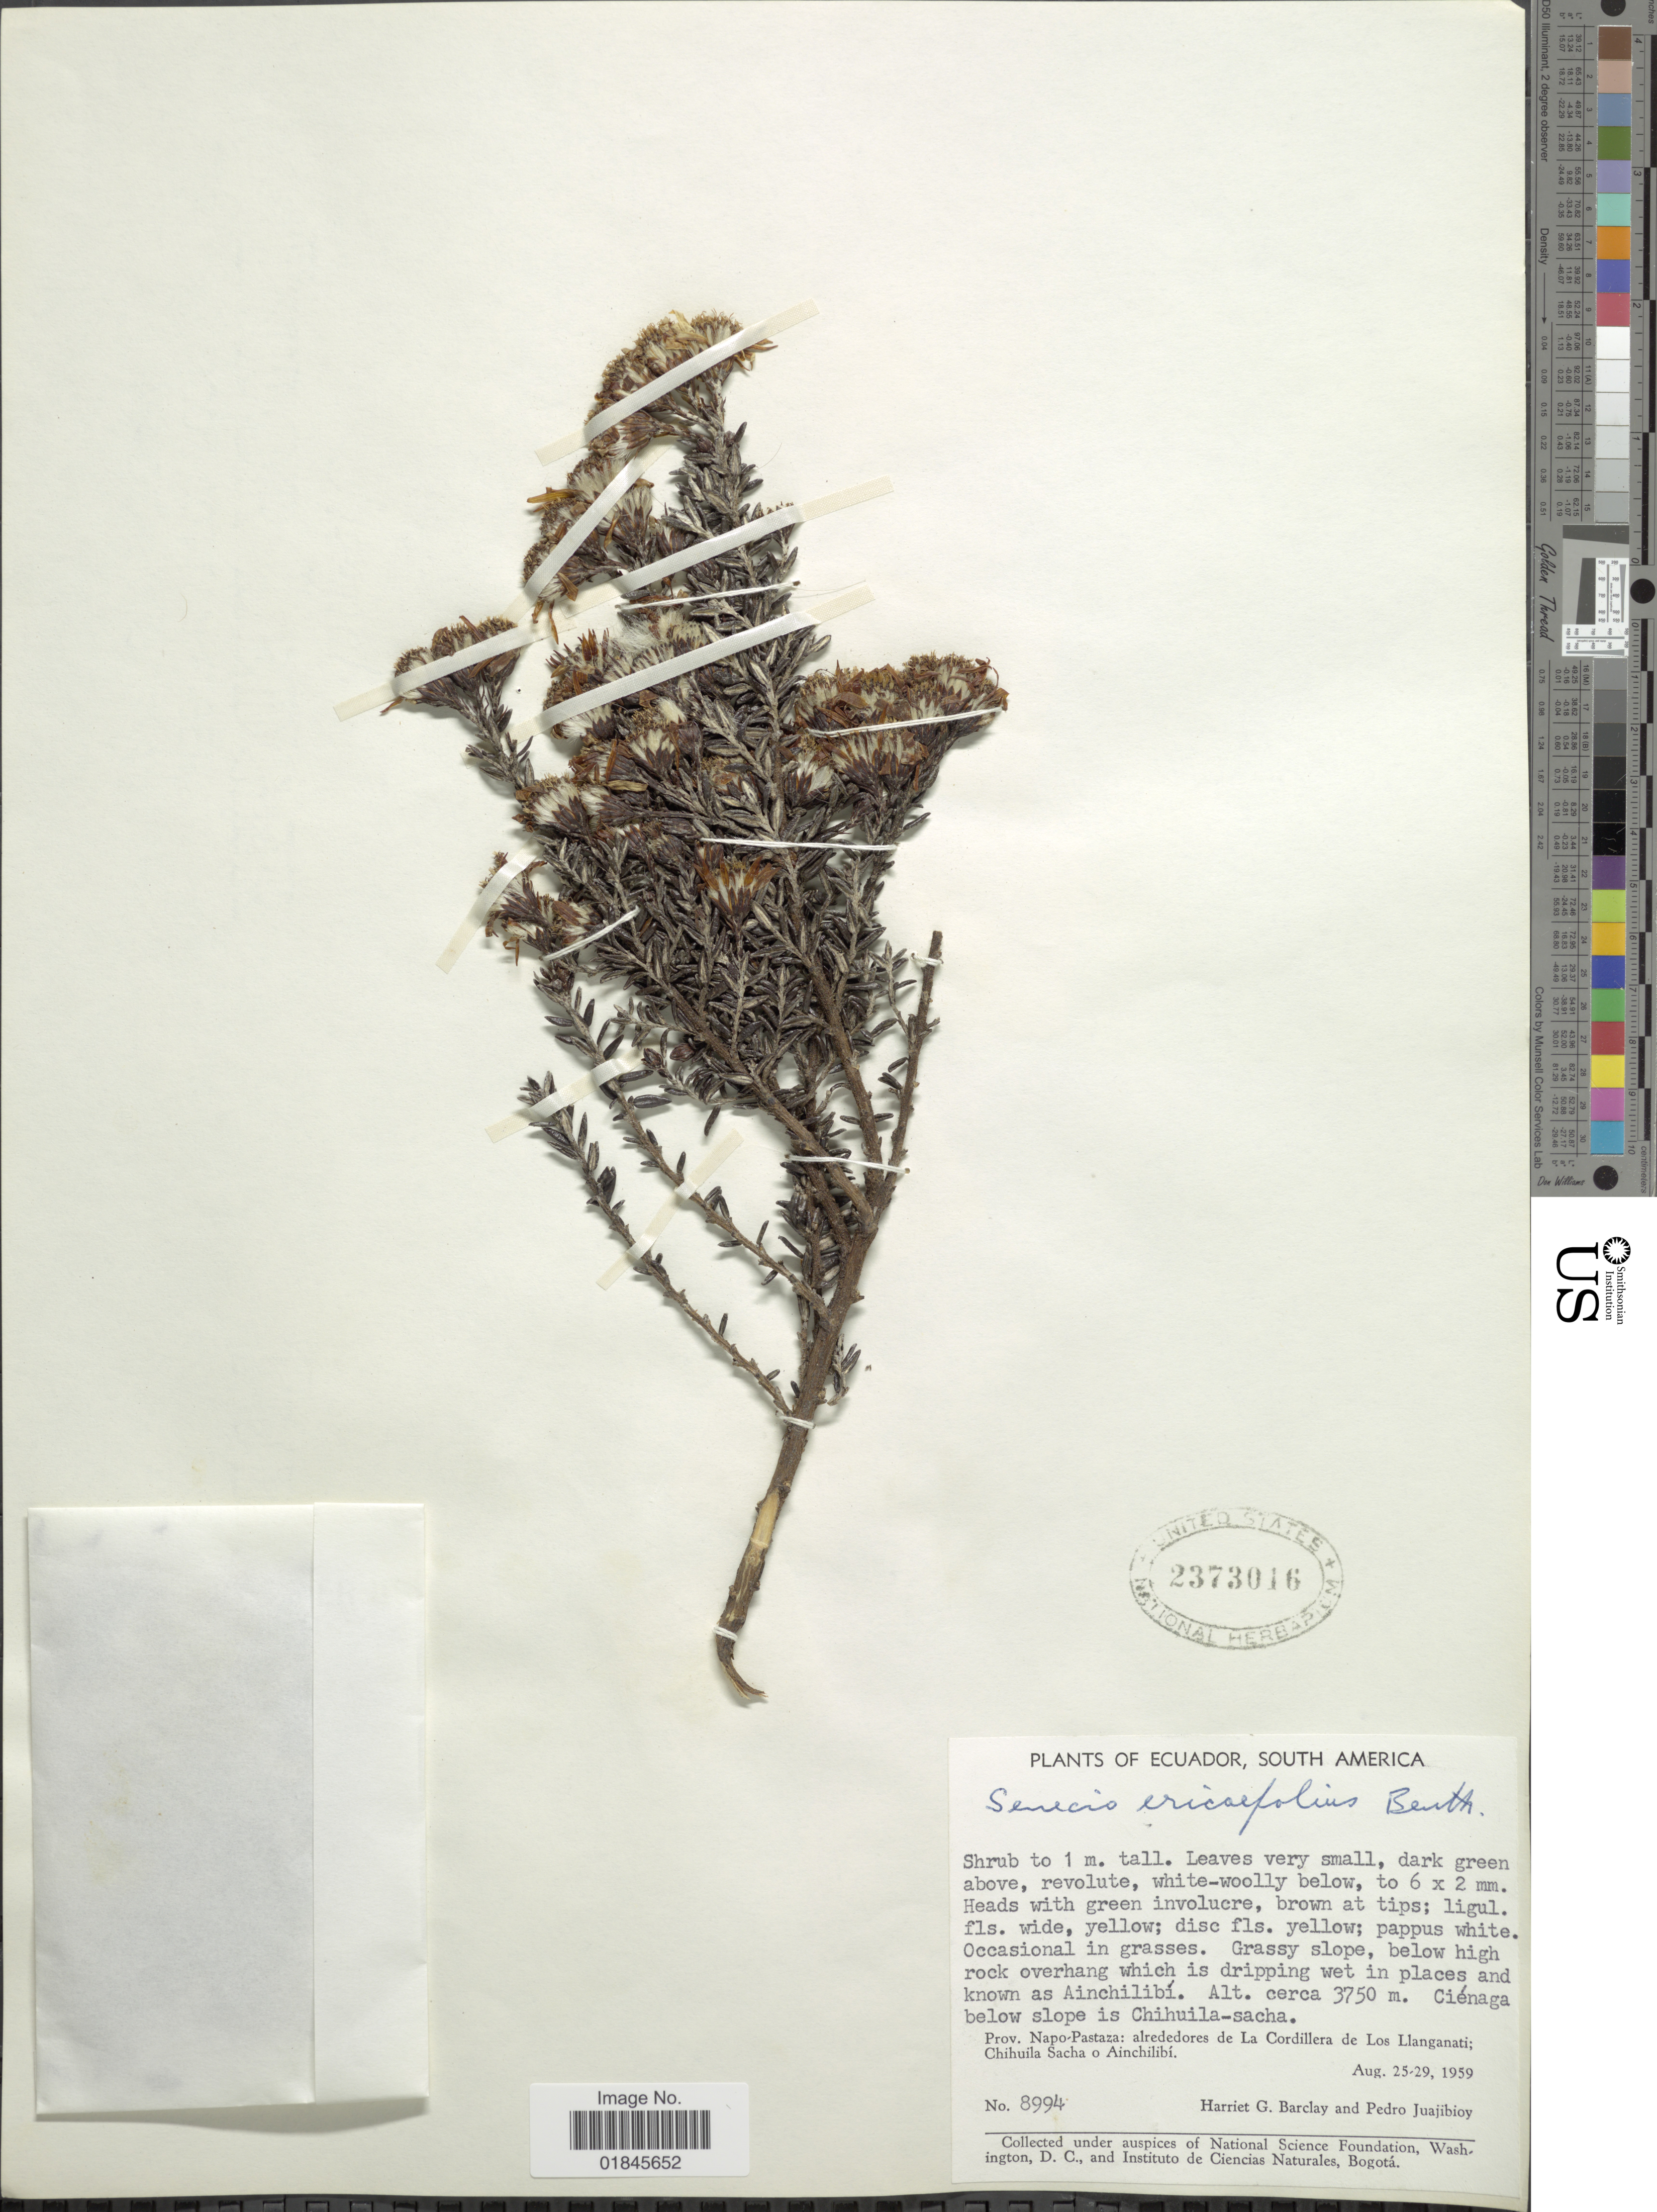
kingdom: Plantae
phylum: Tracheophyta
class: Magnoliopsida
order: Asterales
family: Asteraceae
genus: Pentacalia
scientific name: Pentacalia peruviana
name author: (Pers.) Cuatrec.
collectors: H. G. Barclay & P. Juajibioy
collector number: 8994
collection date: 1959-08-25/1959-08-29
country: Ecuador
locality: Grassy slope, below high rock overhang which is dripping wet in places and known as Ainchilibí. Ciénaga below slope is Chihuila-sacha. Prov. Napo-Pastaza: alrededores de La Cordillera de Los Llanganati; Chihuila sacha o Ainchilibí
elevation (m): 3750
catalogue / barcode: US 2373016